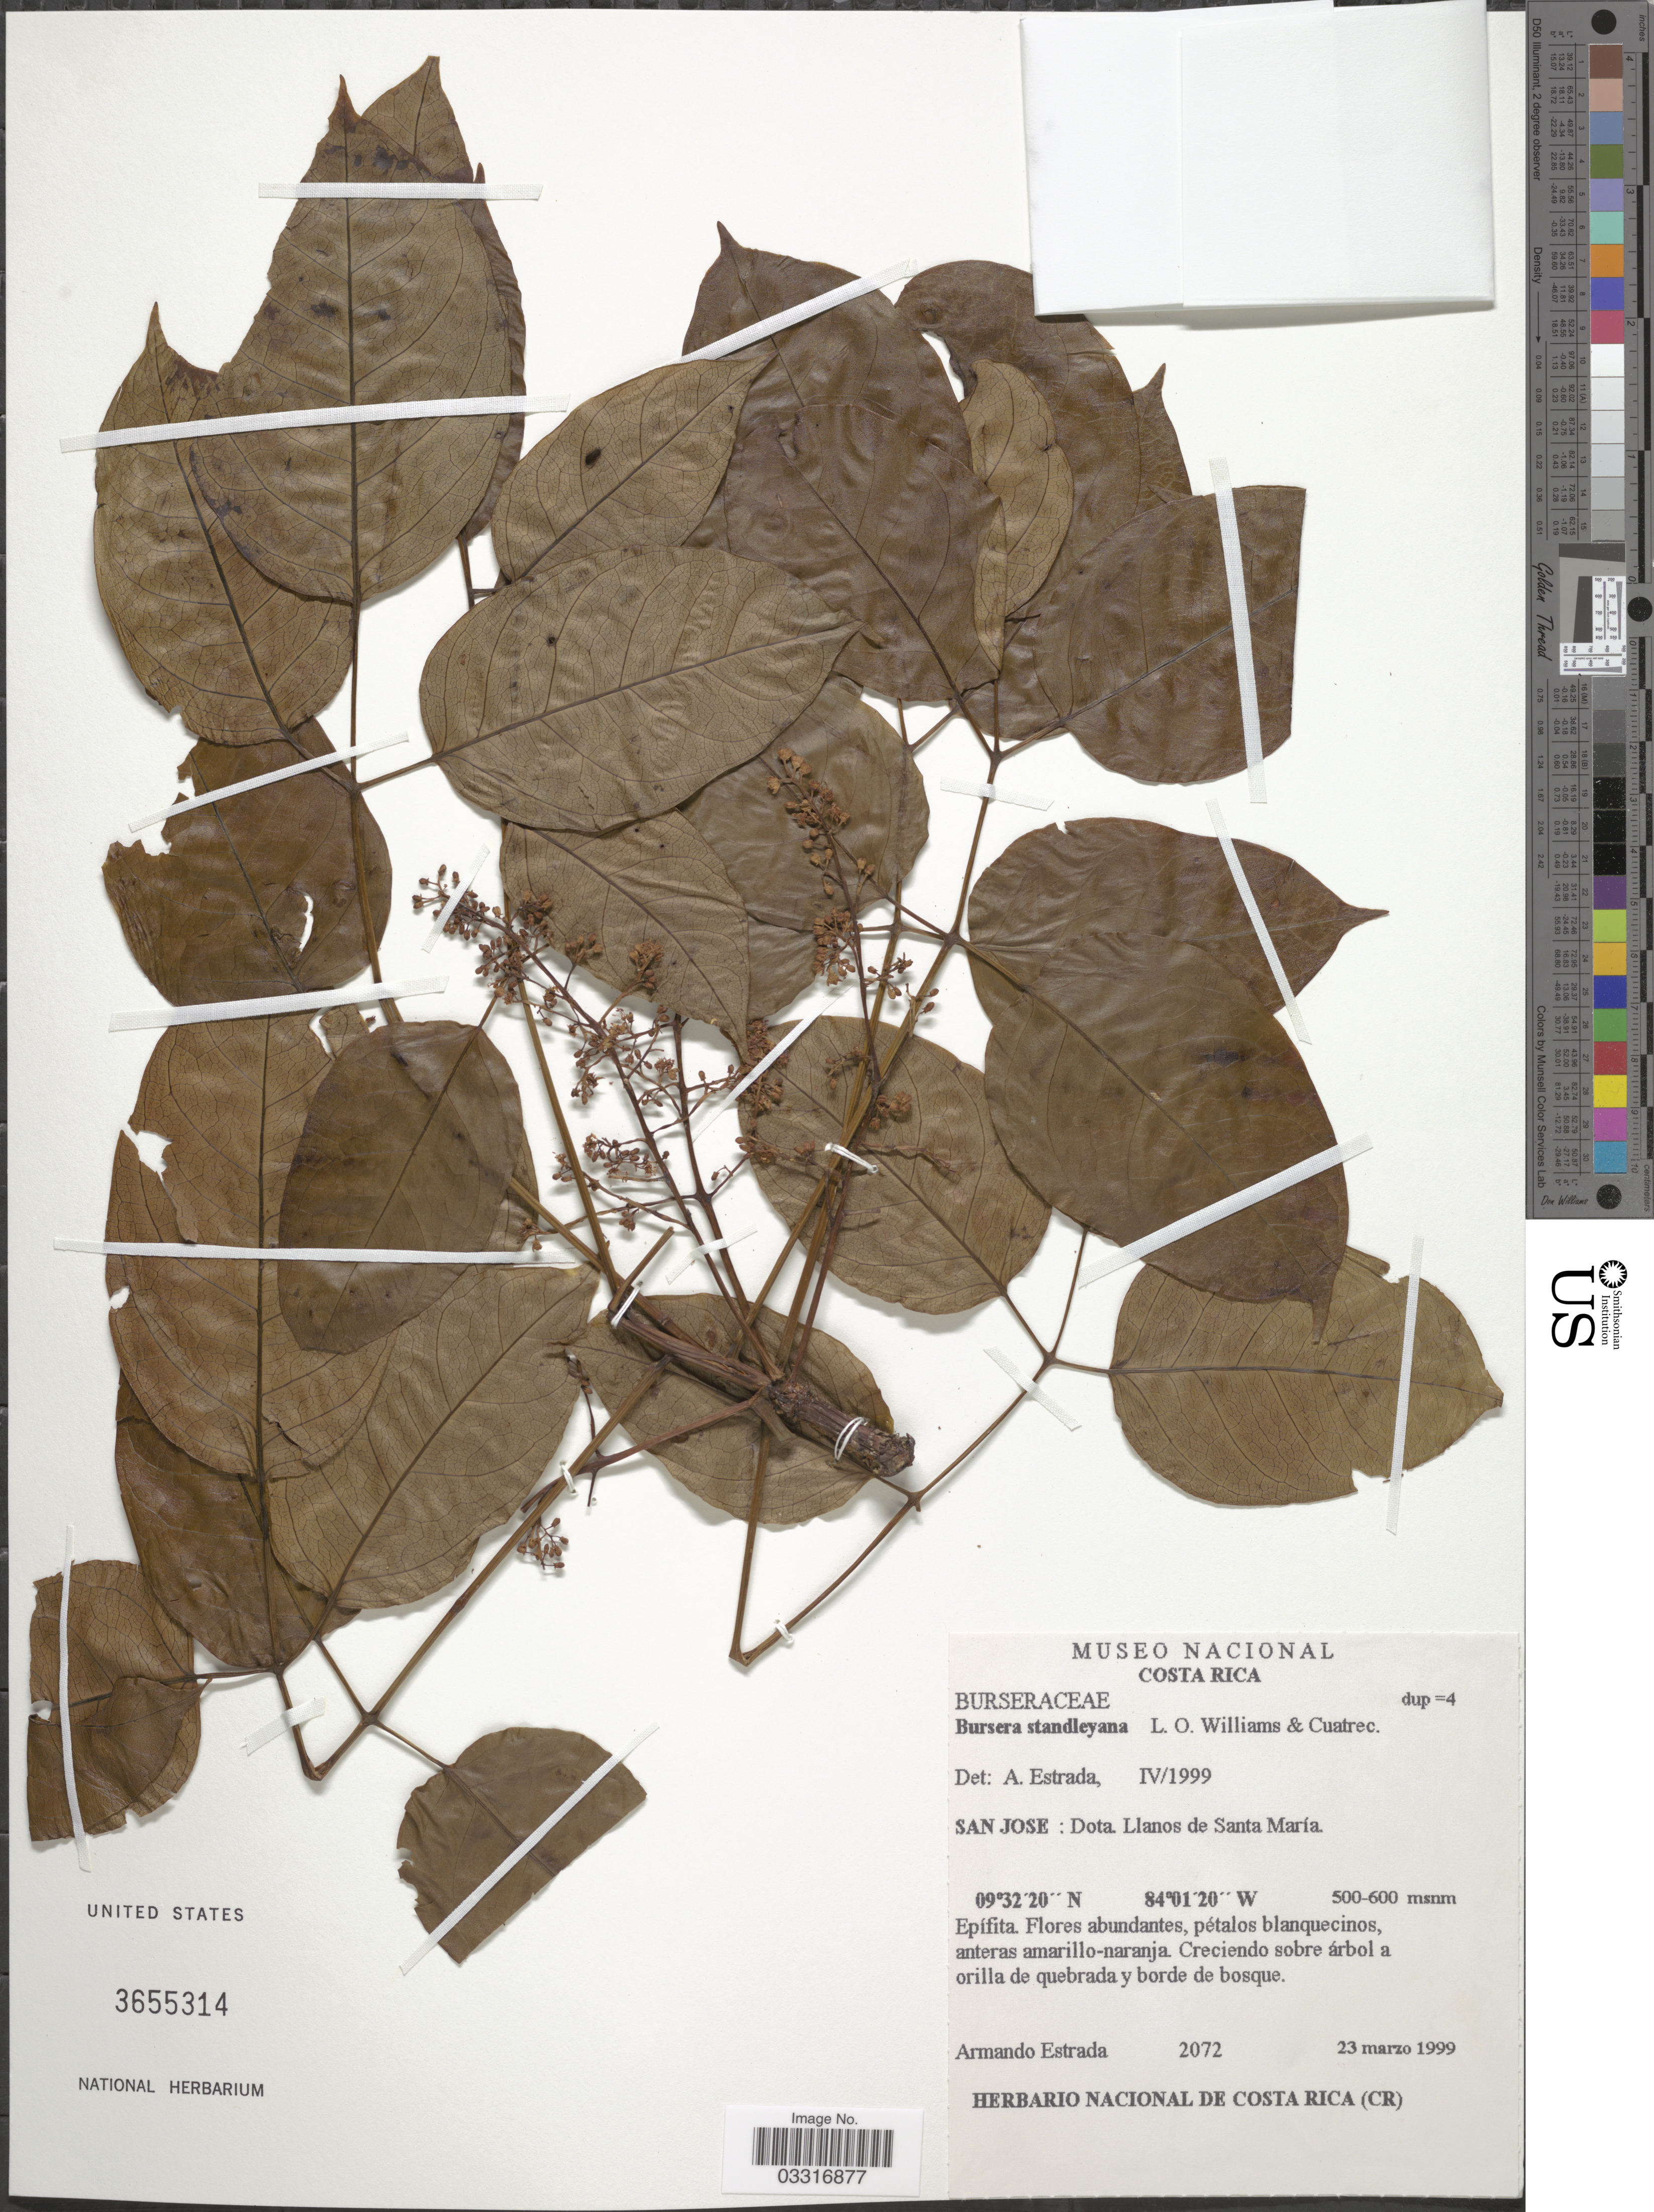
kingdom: Plantae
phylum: Tracheophyta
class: Magnoliopsida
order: Sapindales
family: Burseraceae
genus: Bursera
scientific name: Bursera standleyana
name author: L.O. Williams & Cuatrec.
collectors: A. Estrada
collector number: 2072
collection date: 1999-03-23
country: Costa Rica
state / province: San José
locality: Dota. Llanos de Santa María.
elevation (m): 500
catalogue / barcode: US 3655314